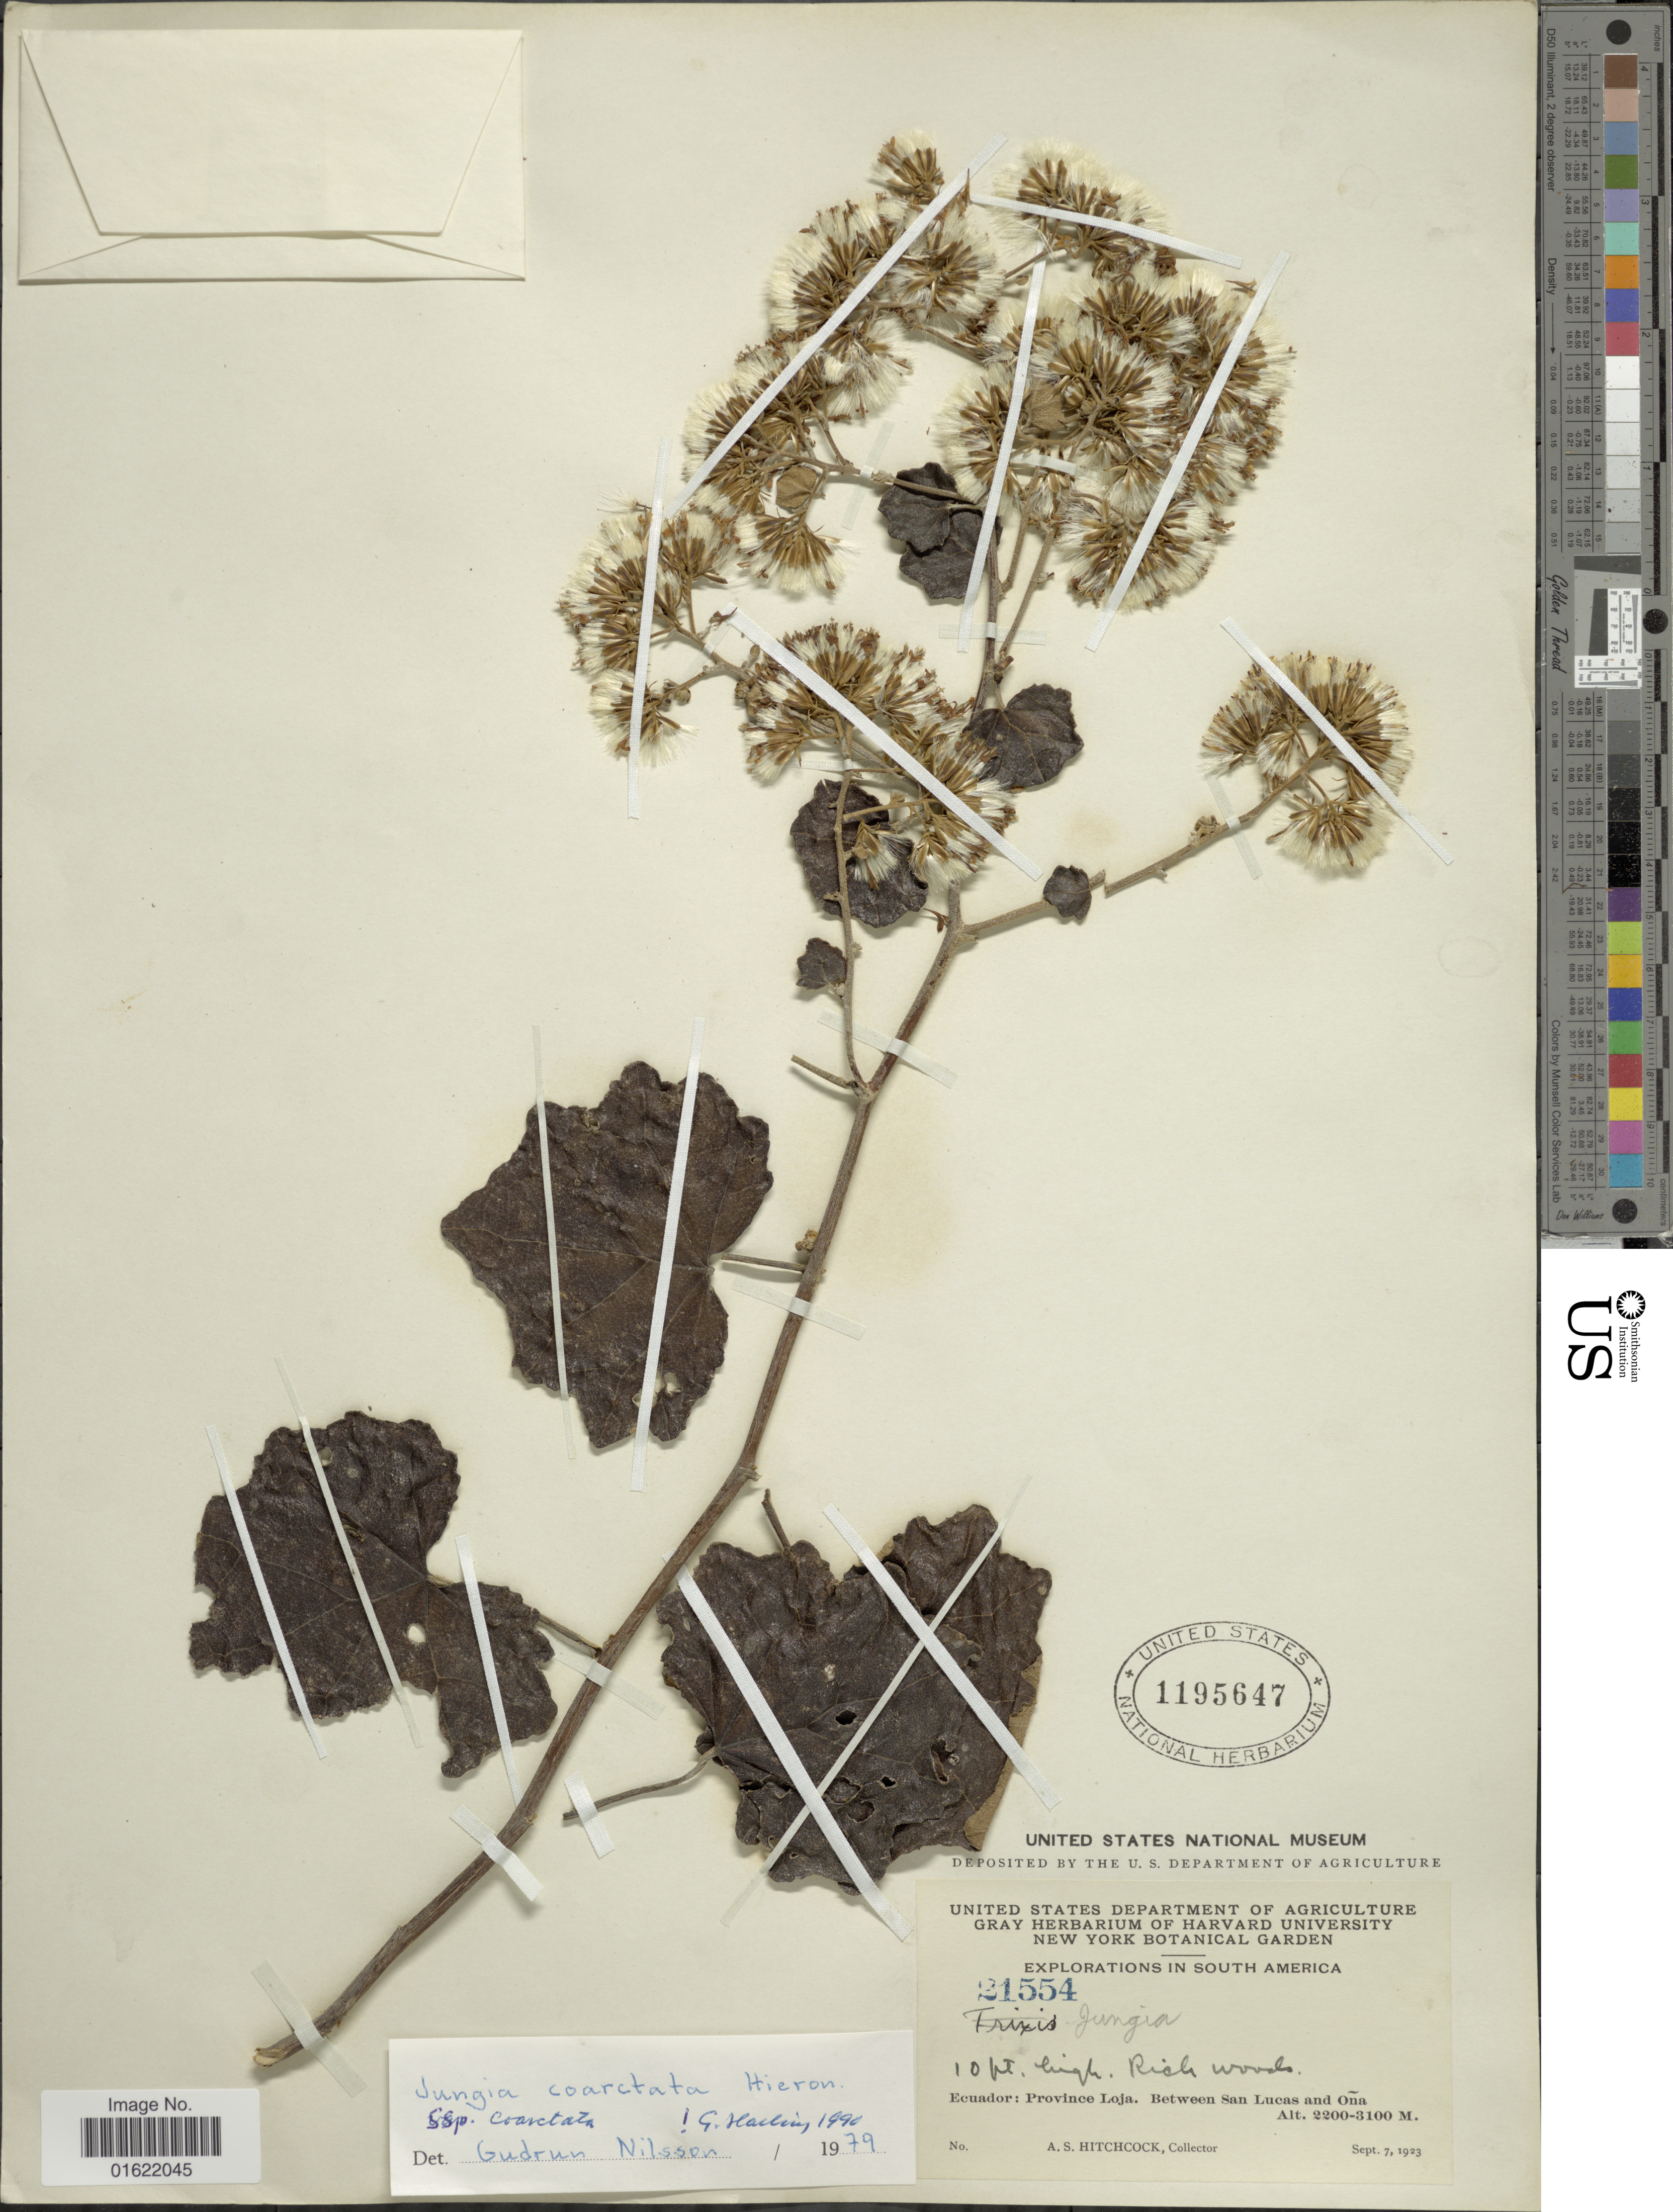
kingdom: Plantae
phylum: Tracheophyta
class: Magnoliopsida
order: Asterales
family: Asteraceae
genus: Jungia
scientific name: Jungia coarctata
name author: Hieron.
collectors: A. S. Hitchcock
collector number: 21554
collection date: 1923-09-07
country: Ecuador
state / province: Loja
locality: Between San Lucas and Ona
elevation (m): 2200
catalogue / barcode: US 1195647